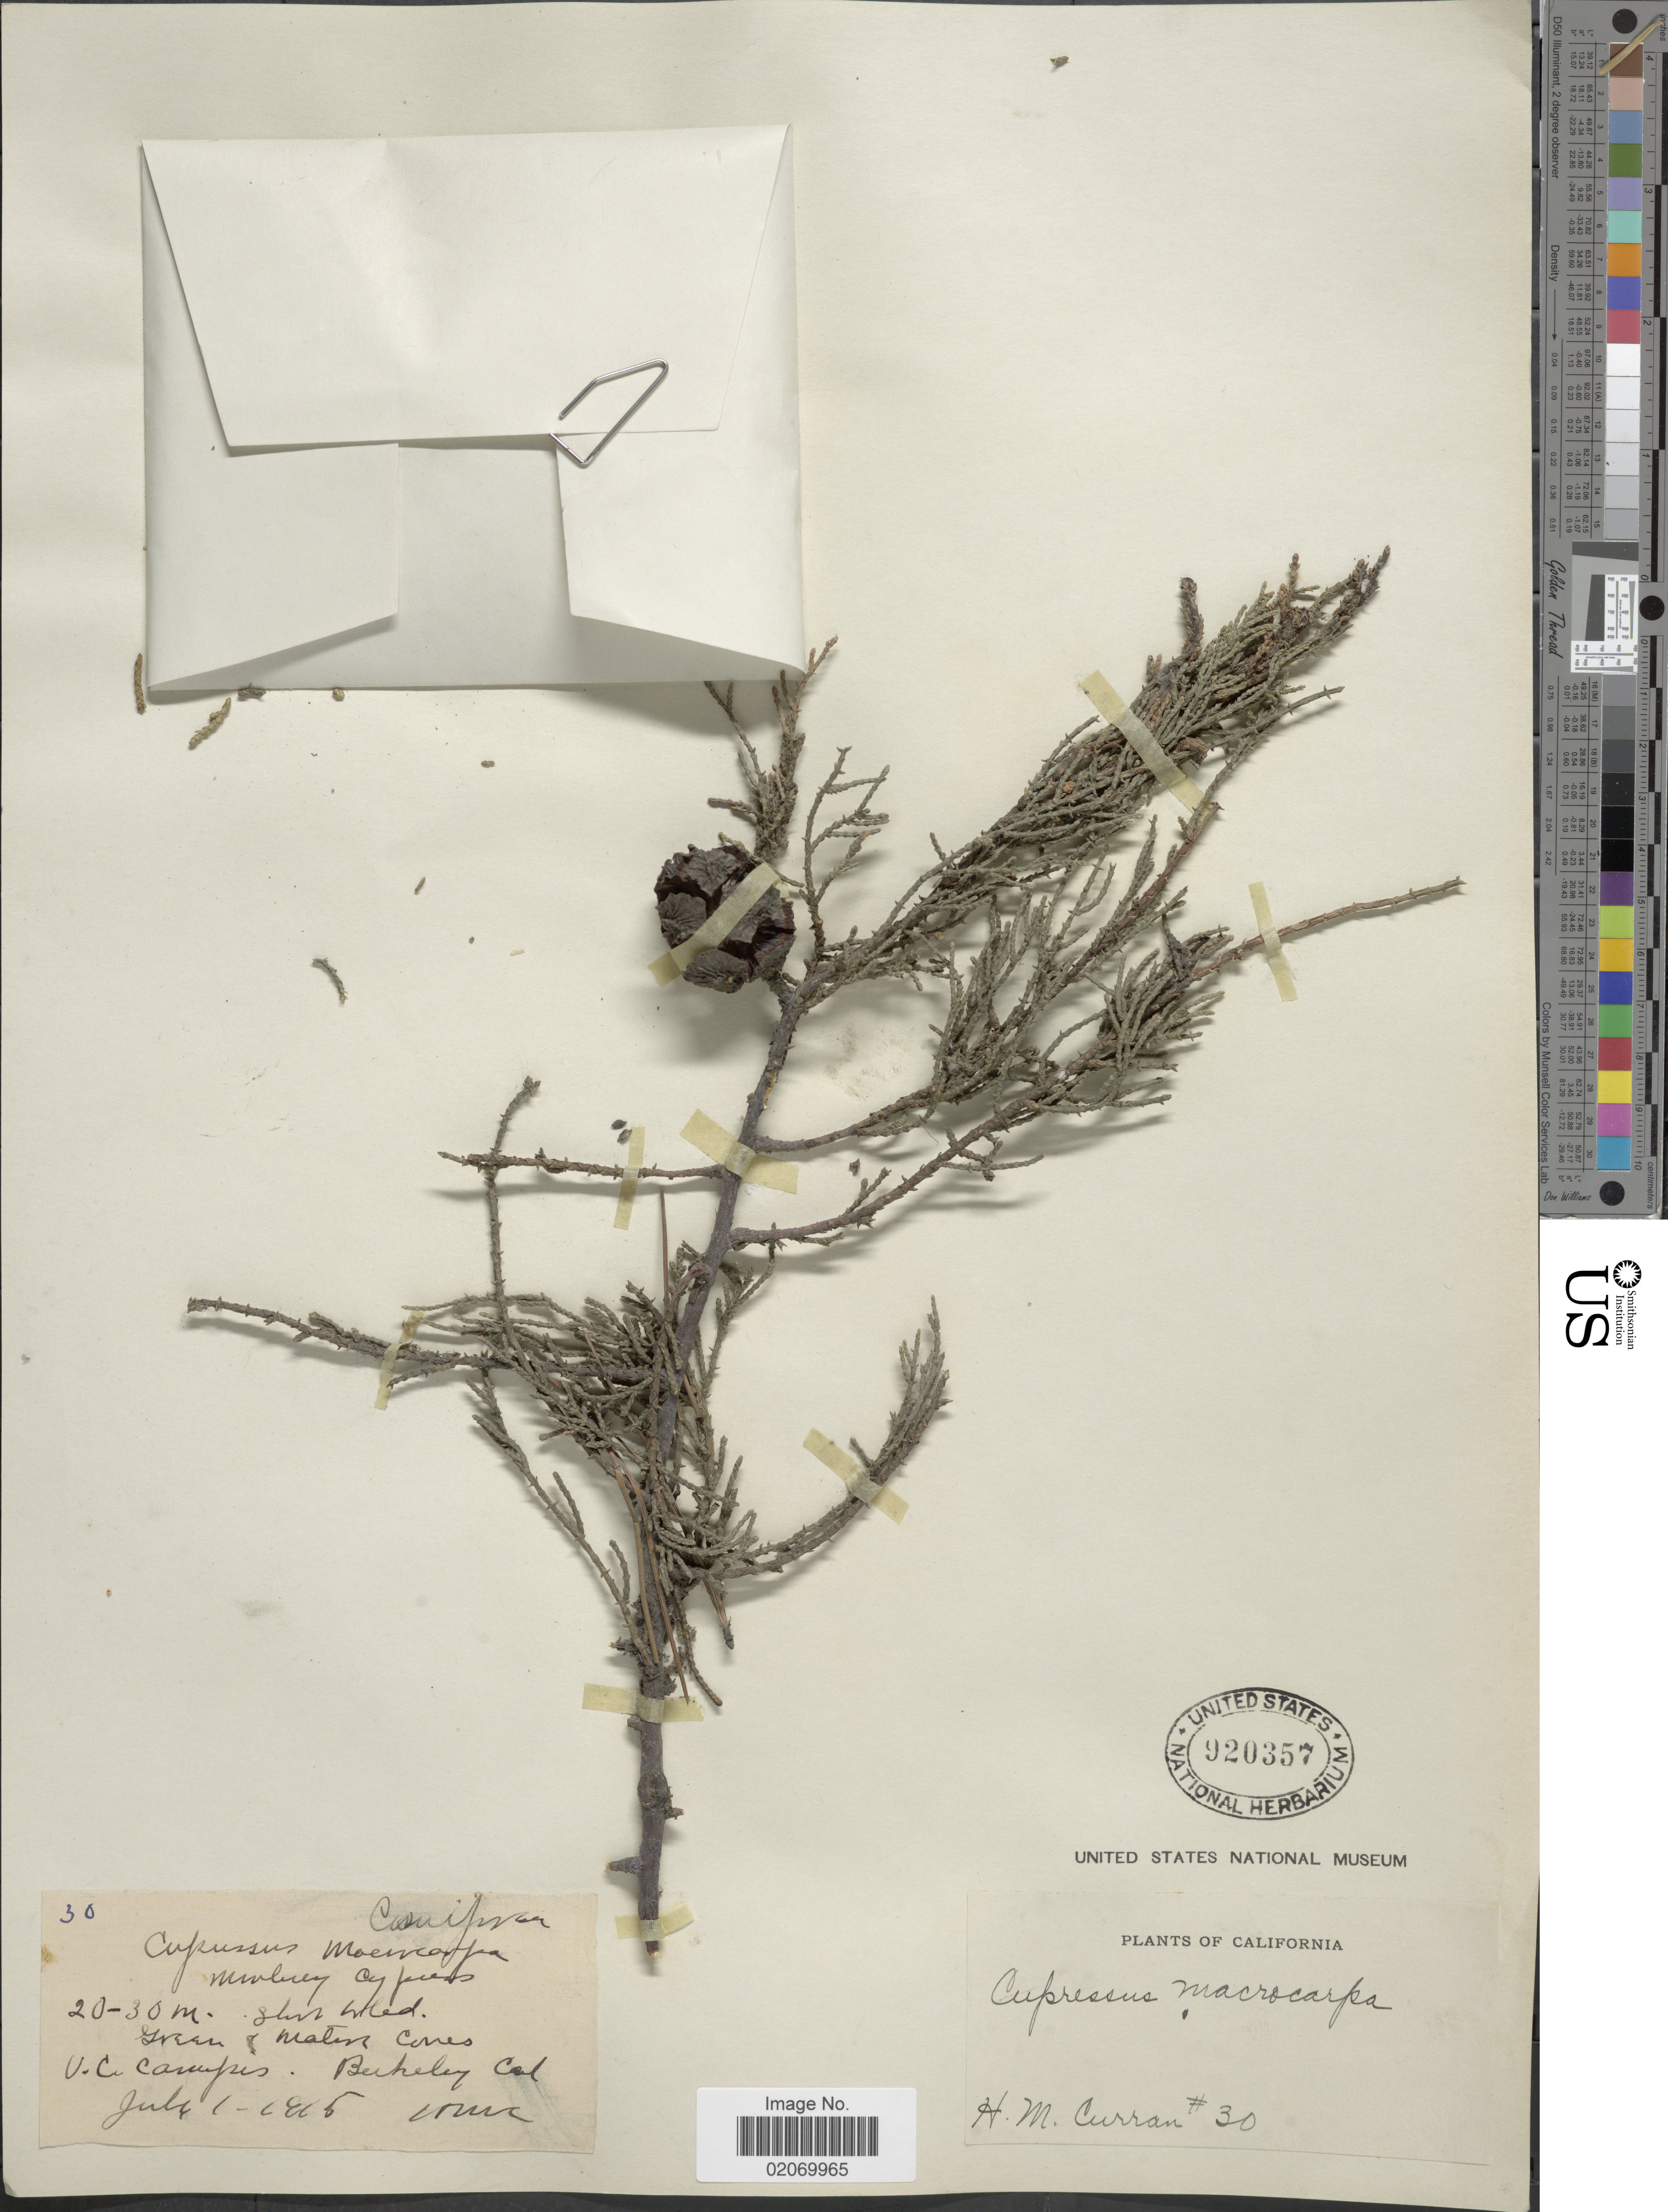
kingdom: Plantae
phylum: Tracheophyta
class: Pinopsida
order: Pinales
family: Cupressaceae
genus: Hesperocyparis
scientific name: Hesperocyparis macrocarpa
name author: (Hartw. ex Gordon) Bartel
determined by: (US) Smithsonian Institution - National Museum of Natural History - Department of Botany (UNITED STATES)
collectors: H. M. Curran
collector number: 30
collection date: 1915-07-01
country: United States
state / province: California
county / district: Alameda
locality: U.C. Campus, Berkeley, Cal.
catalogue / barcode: US 920357